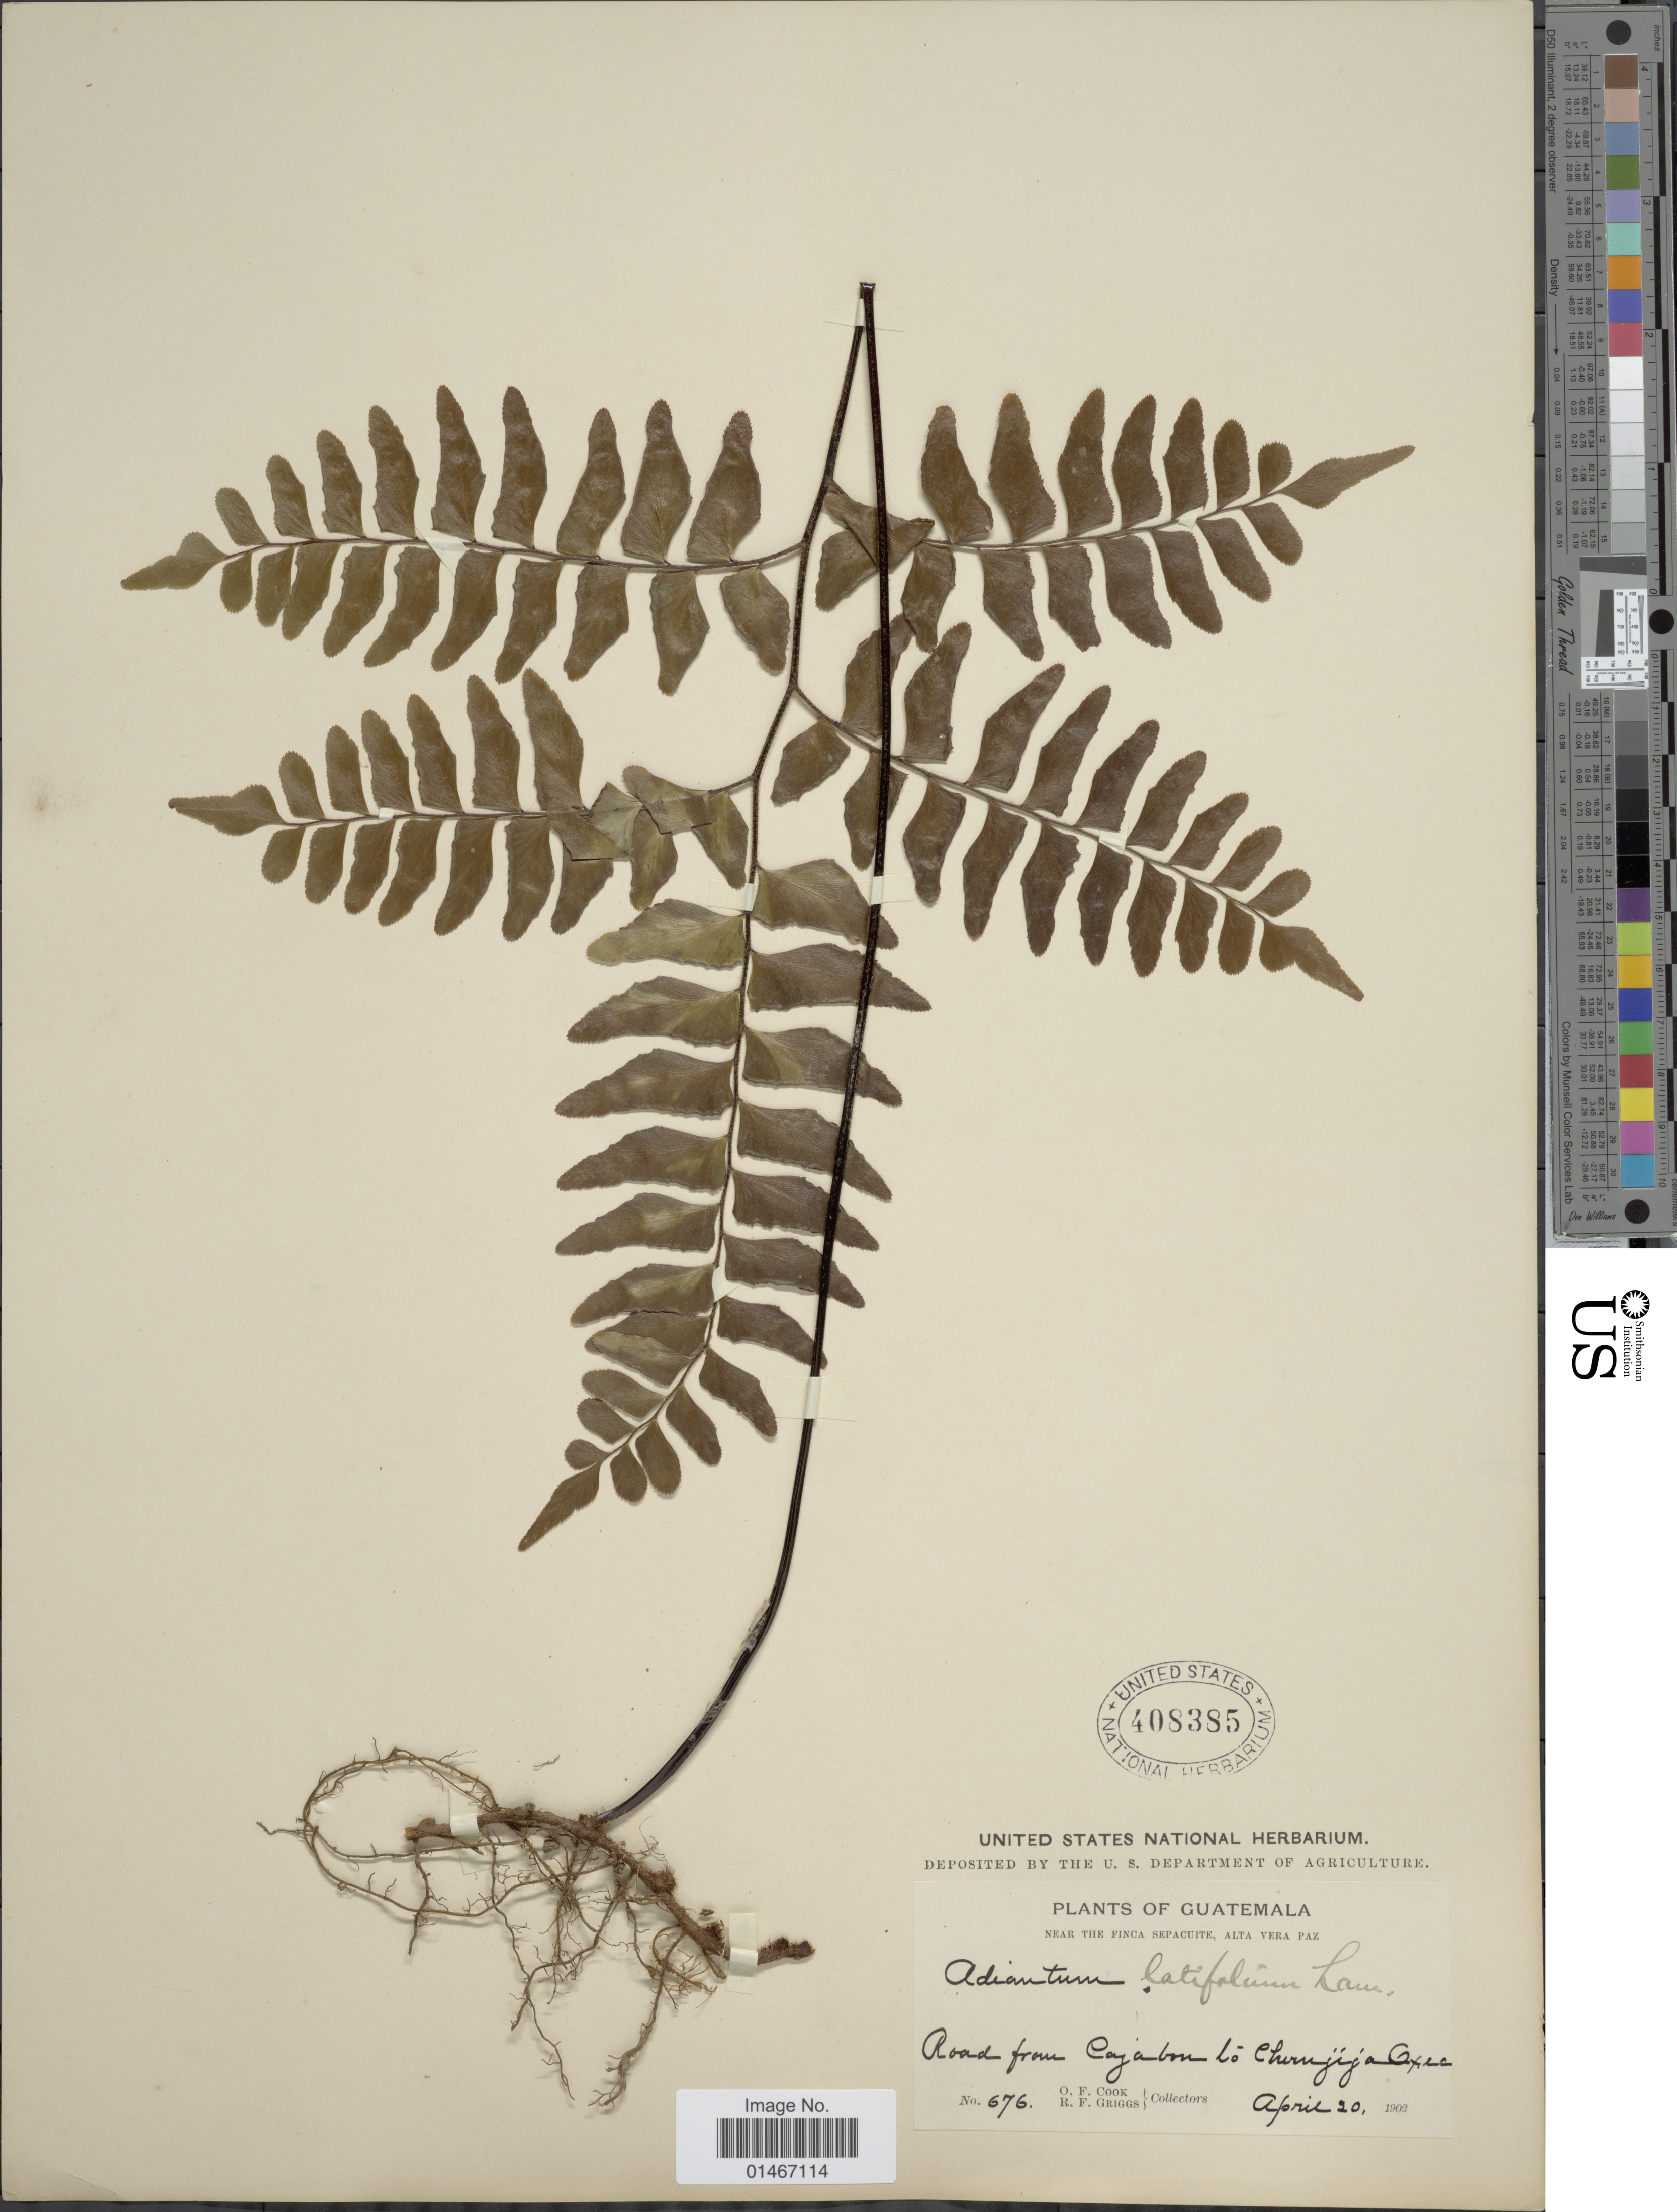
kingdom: Plantae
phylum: Tracheophyta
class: Polypodiopsida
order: Polypodiales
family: Pteridaceae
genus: Adiantum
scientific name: Adiantum latifolium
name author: Lam.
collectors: O. F. Cook & R. F. Griggs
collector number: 676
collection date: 1902-04-20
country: Guatemala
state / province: Alta Verapaz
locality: Near the Finca Sepacuite. Road from Cajabon to Cherujija Oxec.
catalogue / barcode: US 408385